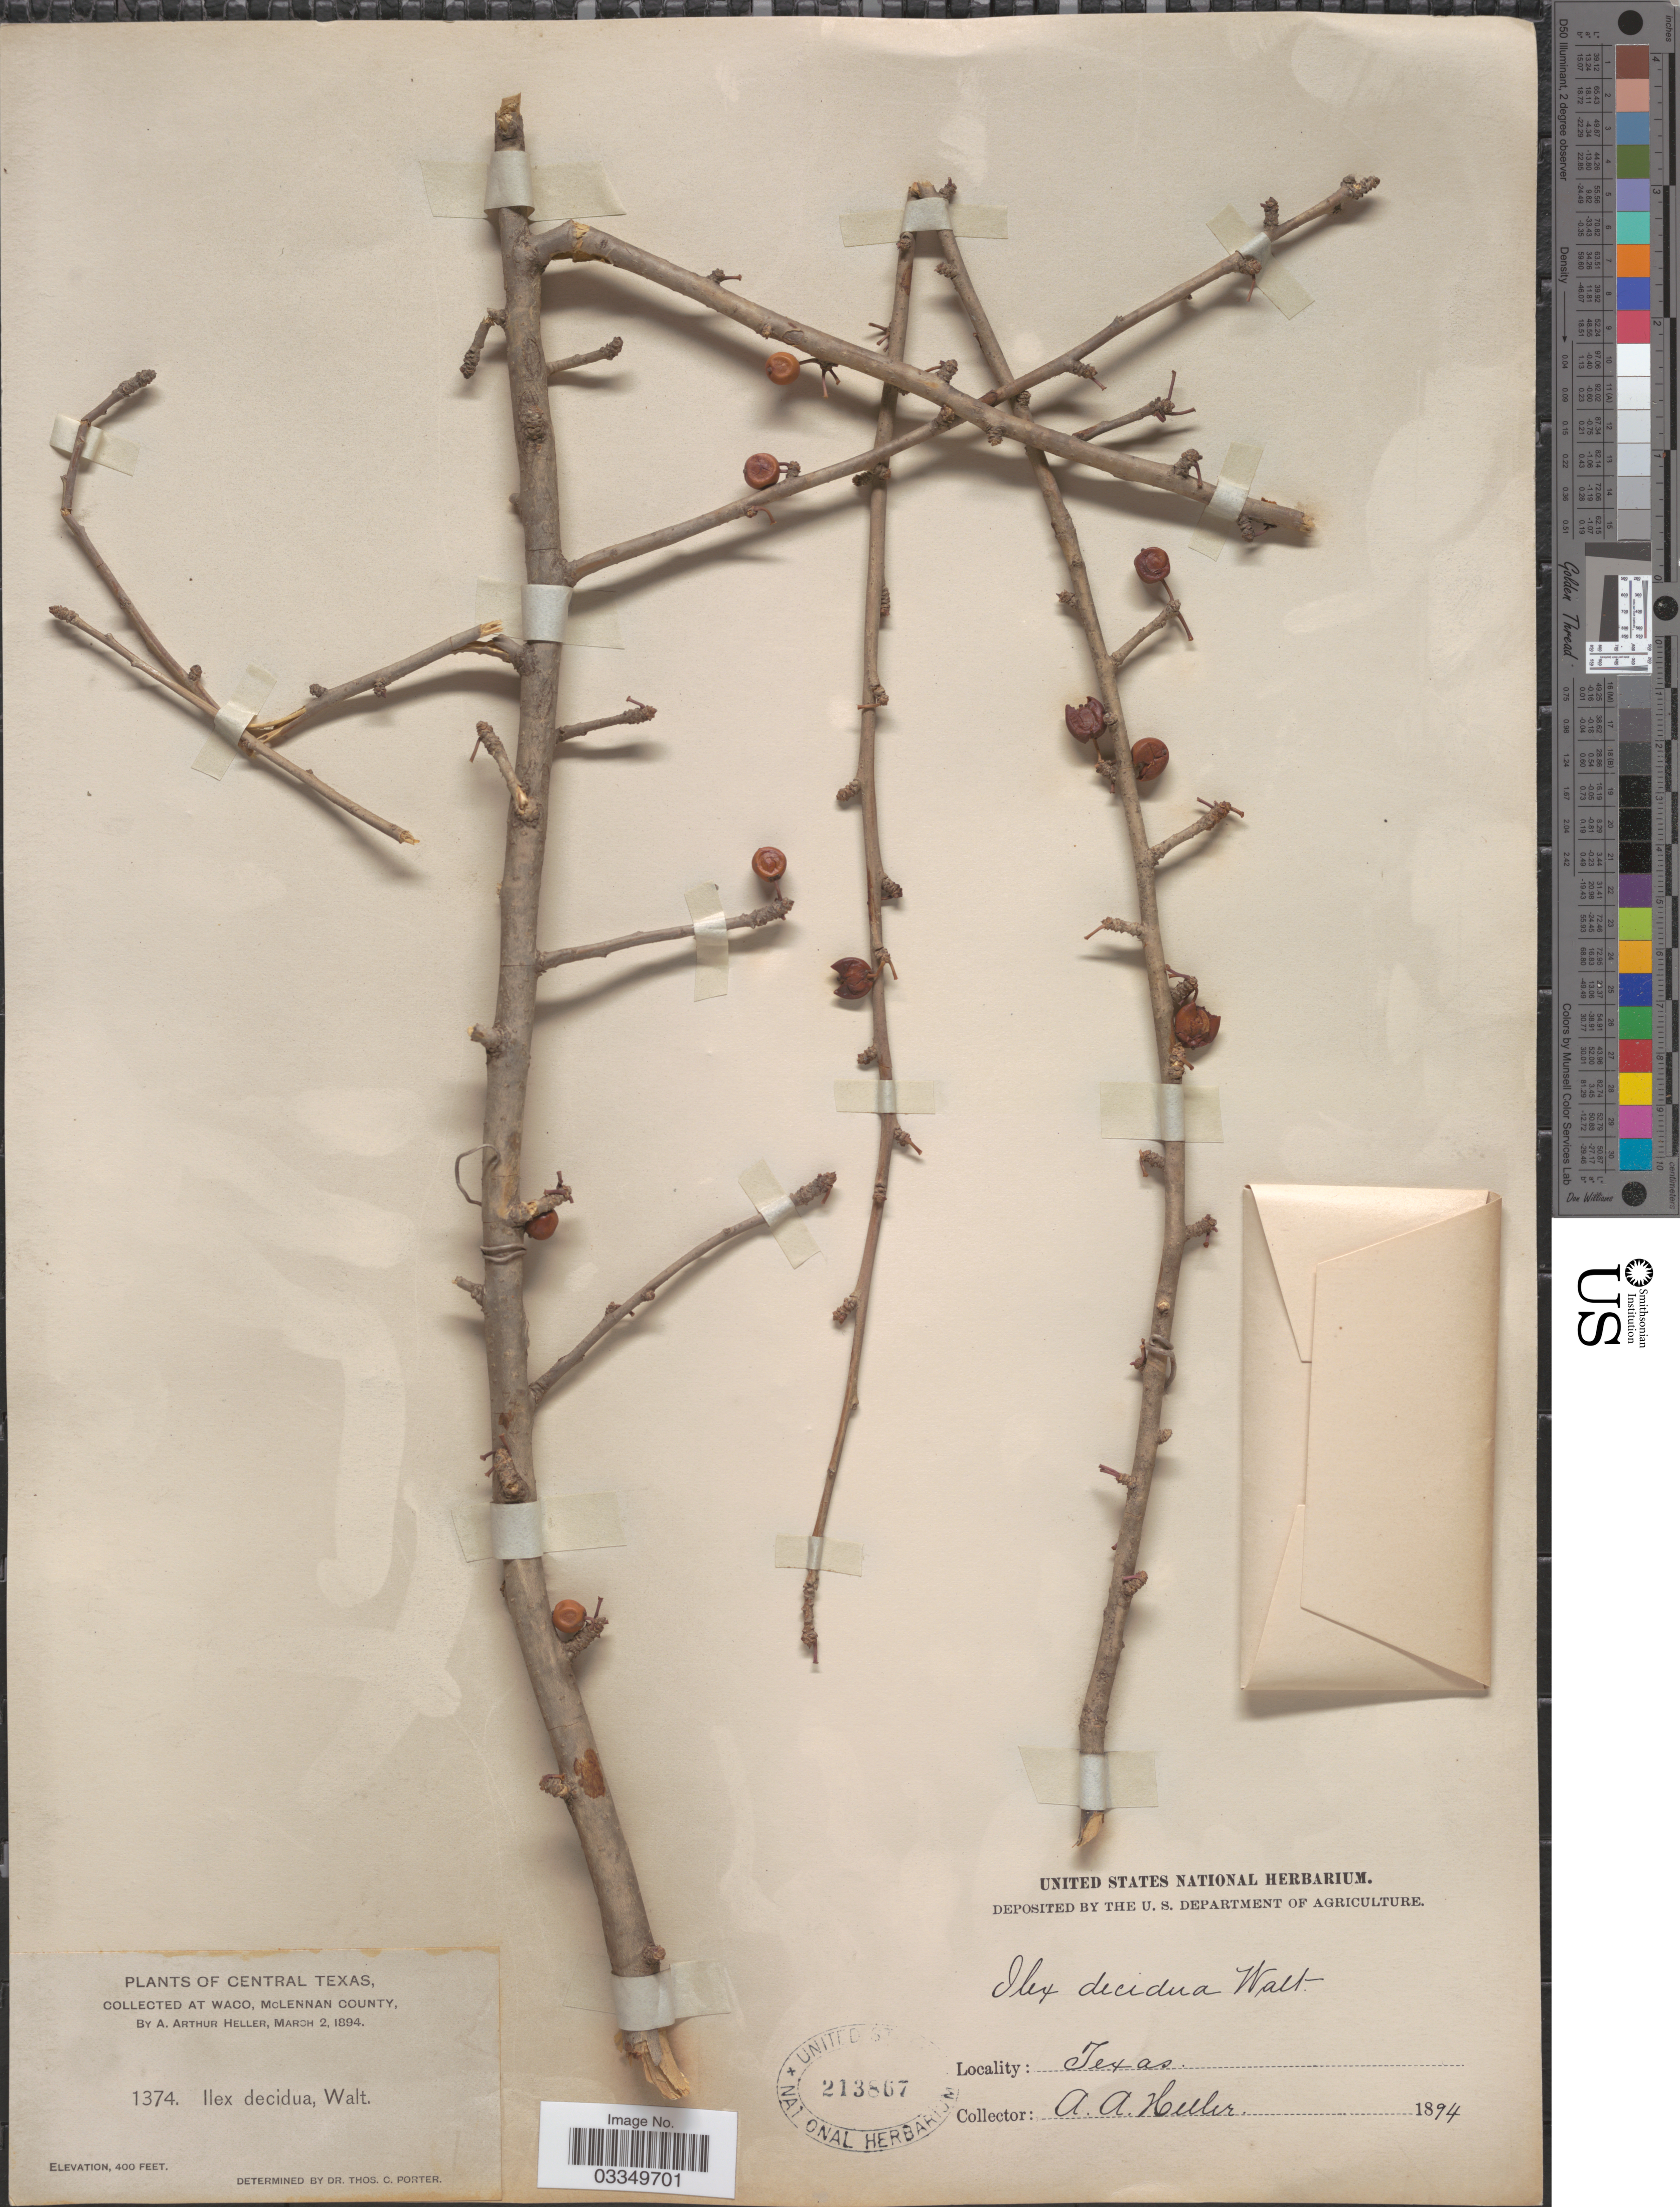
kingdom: Plantae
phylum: Tracheophyta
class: Magnoliopsida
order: Aquifoliales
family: Aquifoliaceae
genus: Ilex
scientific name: Ilex decidua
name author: Walter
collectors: A. A. Heller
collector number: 1374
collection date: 1894-03-02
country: United States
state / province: Texas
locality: Central Texas. Waco, McLennan County.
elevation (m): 122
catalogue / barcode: US 213867